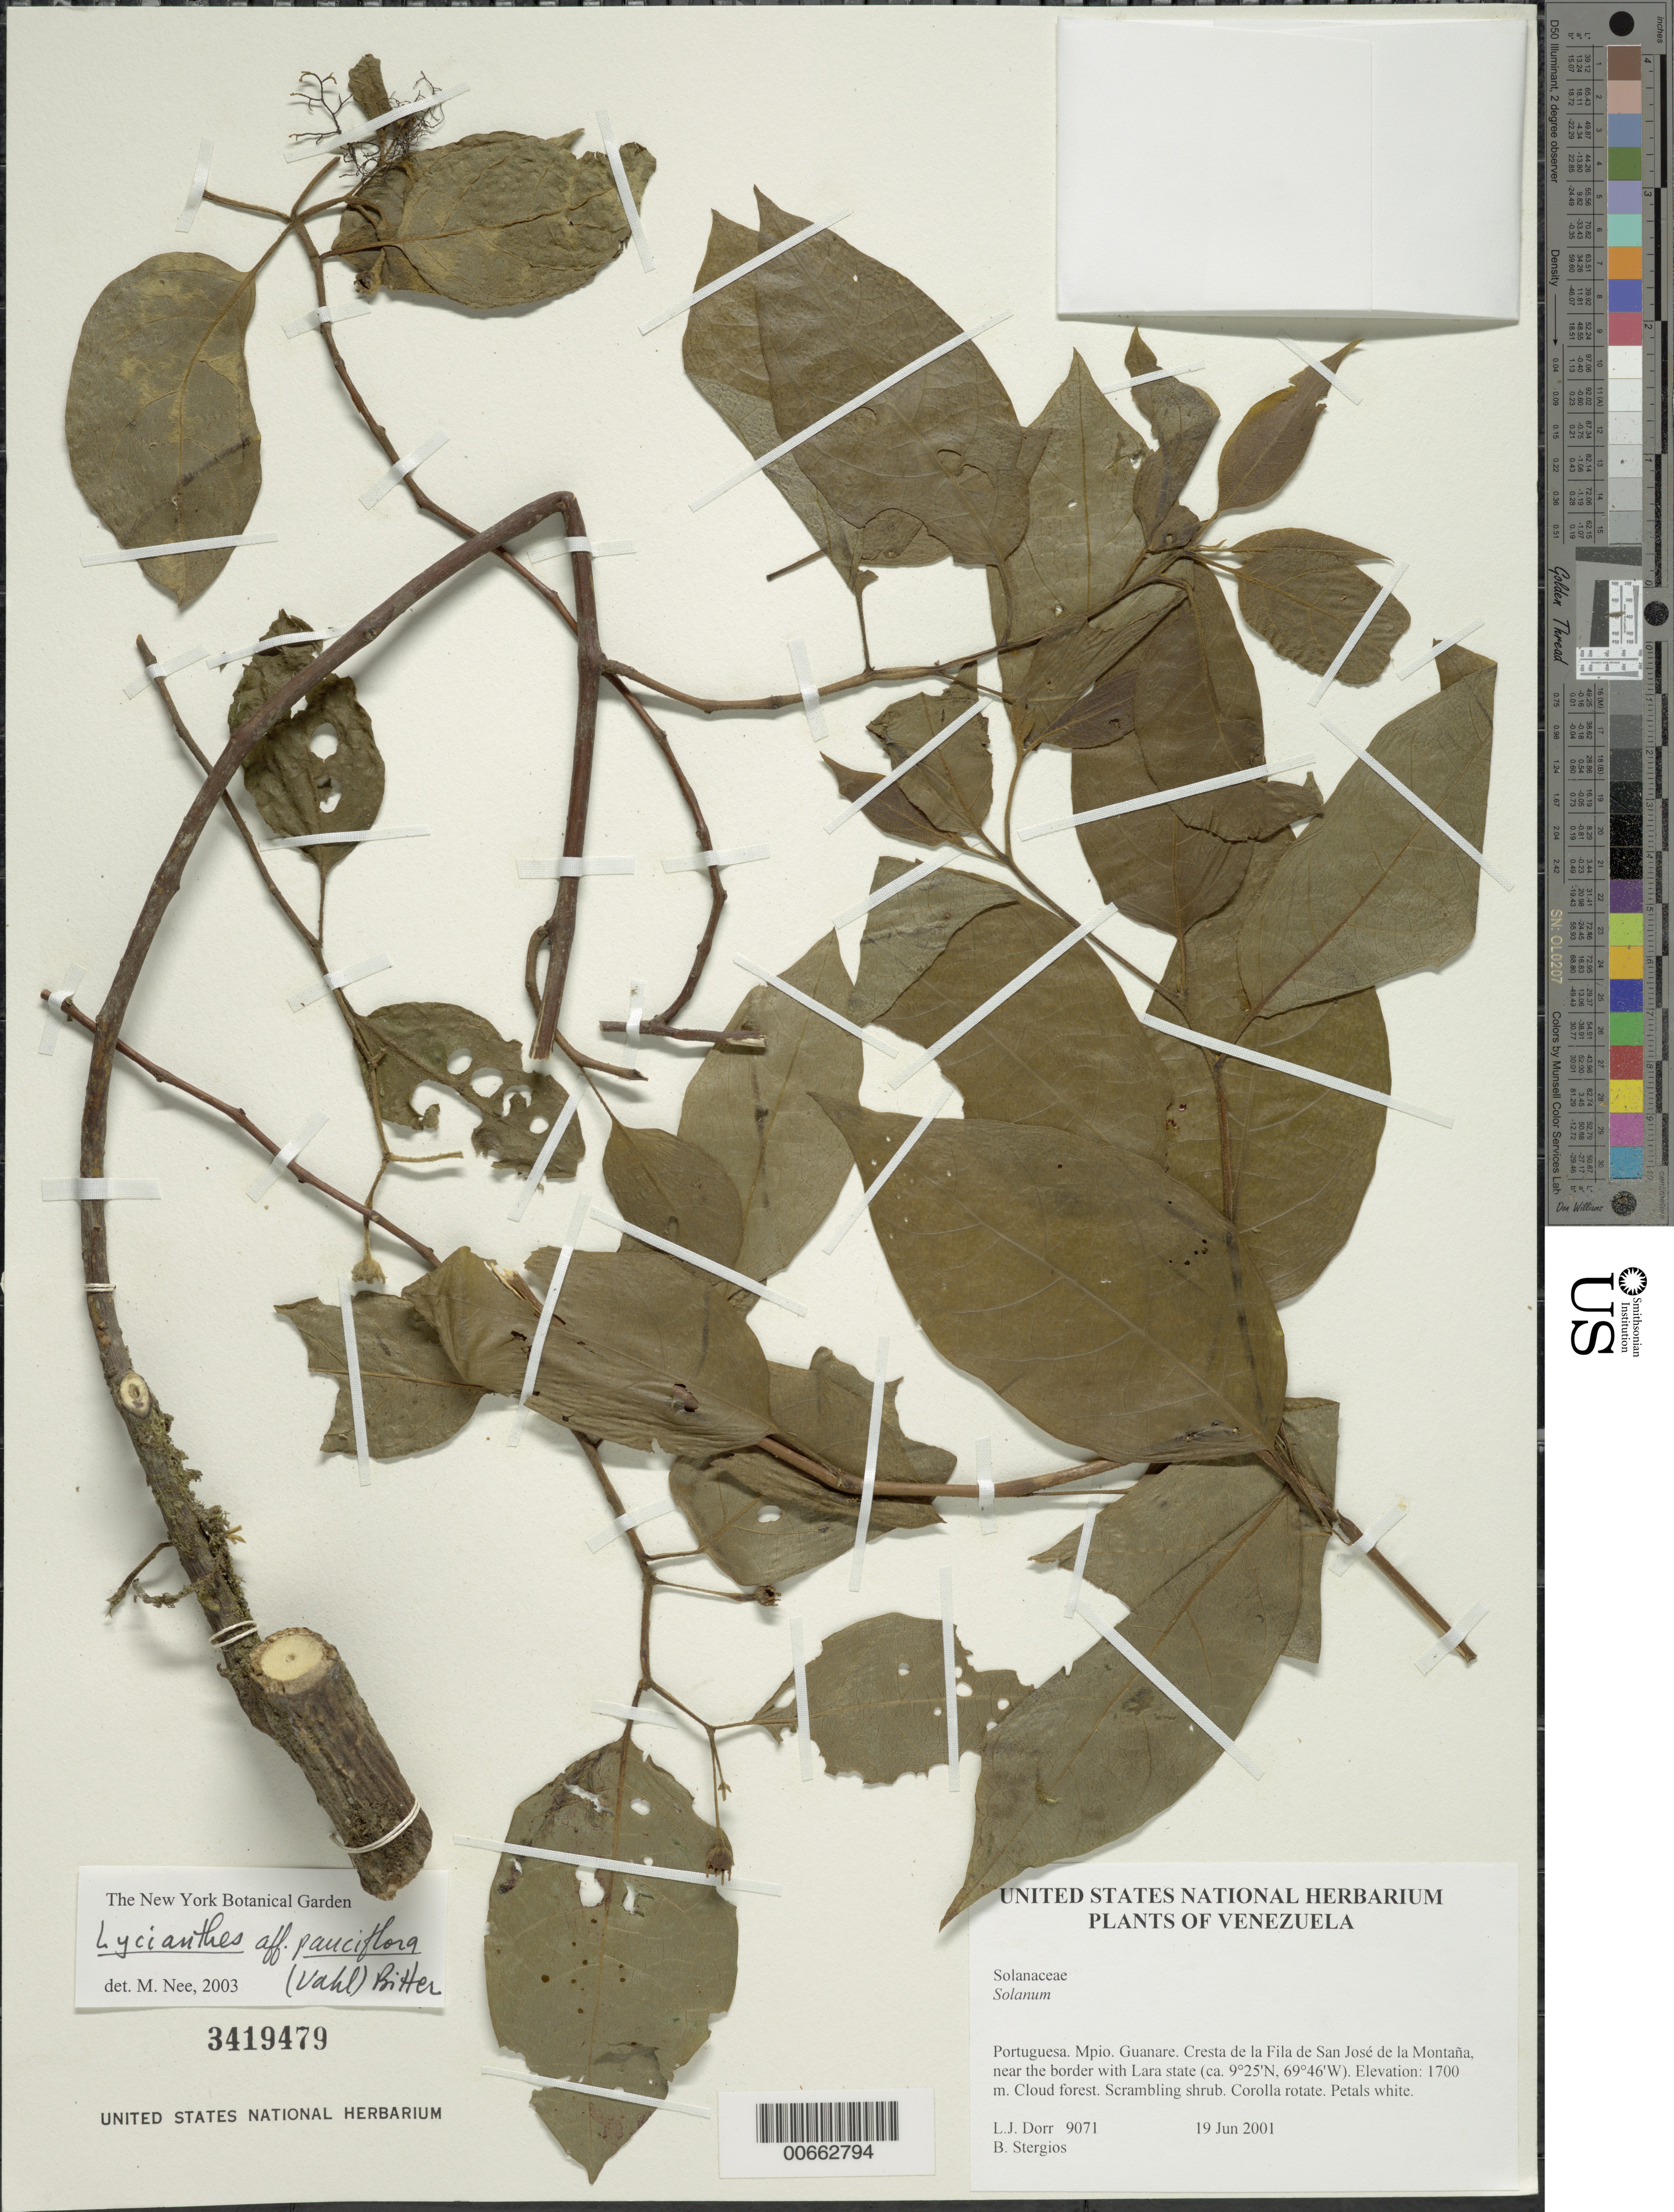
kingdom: Plantae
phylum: Tracheophyta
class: Magnoliopsida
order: Solanales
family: Solanaceae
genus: Solanum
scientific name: Solanum viarum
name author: Dunal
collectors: L. J. Dorr & B. G. Stergios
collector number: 9071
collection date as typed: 19 Jun 2001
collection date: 2001-06-19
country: Venezuela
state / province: Portuguesa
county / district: Guanare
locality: Cresta de la Fila de San José de la Montaña, near the border with Lara state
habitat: Cloud forest.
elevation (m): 1700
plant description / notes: NY, PORT, US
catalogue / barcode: US 3419479